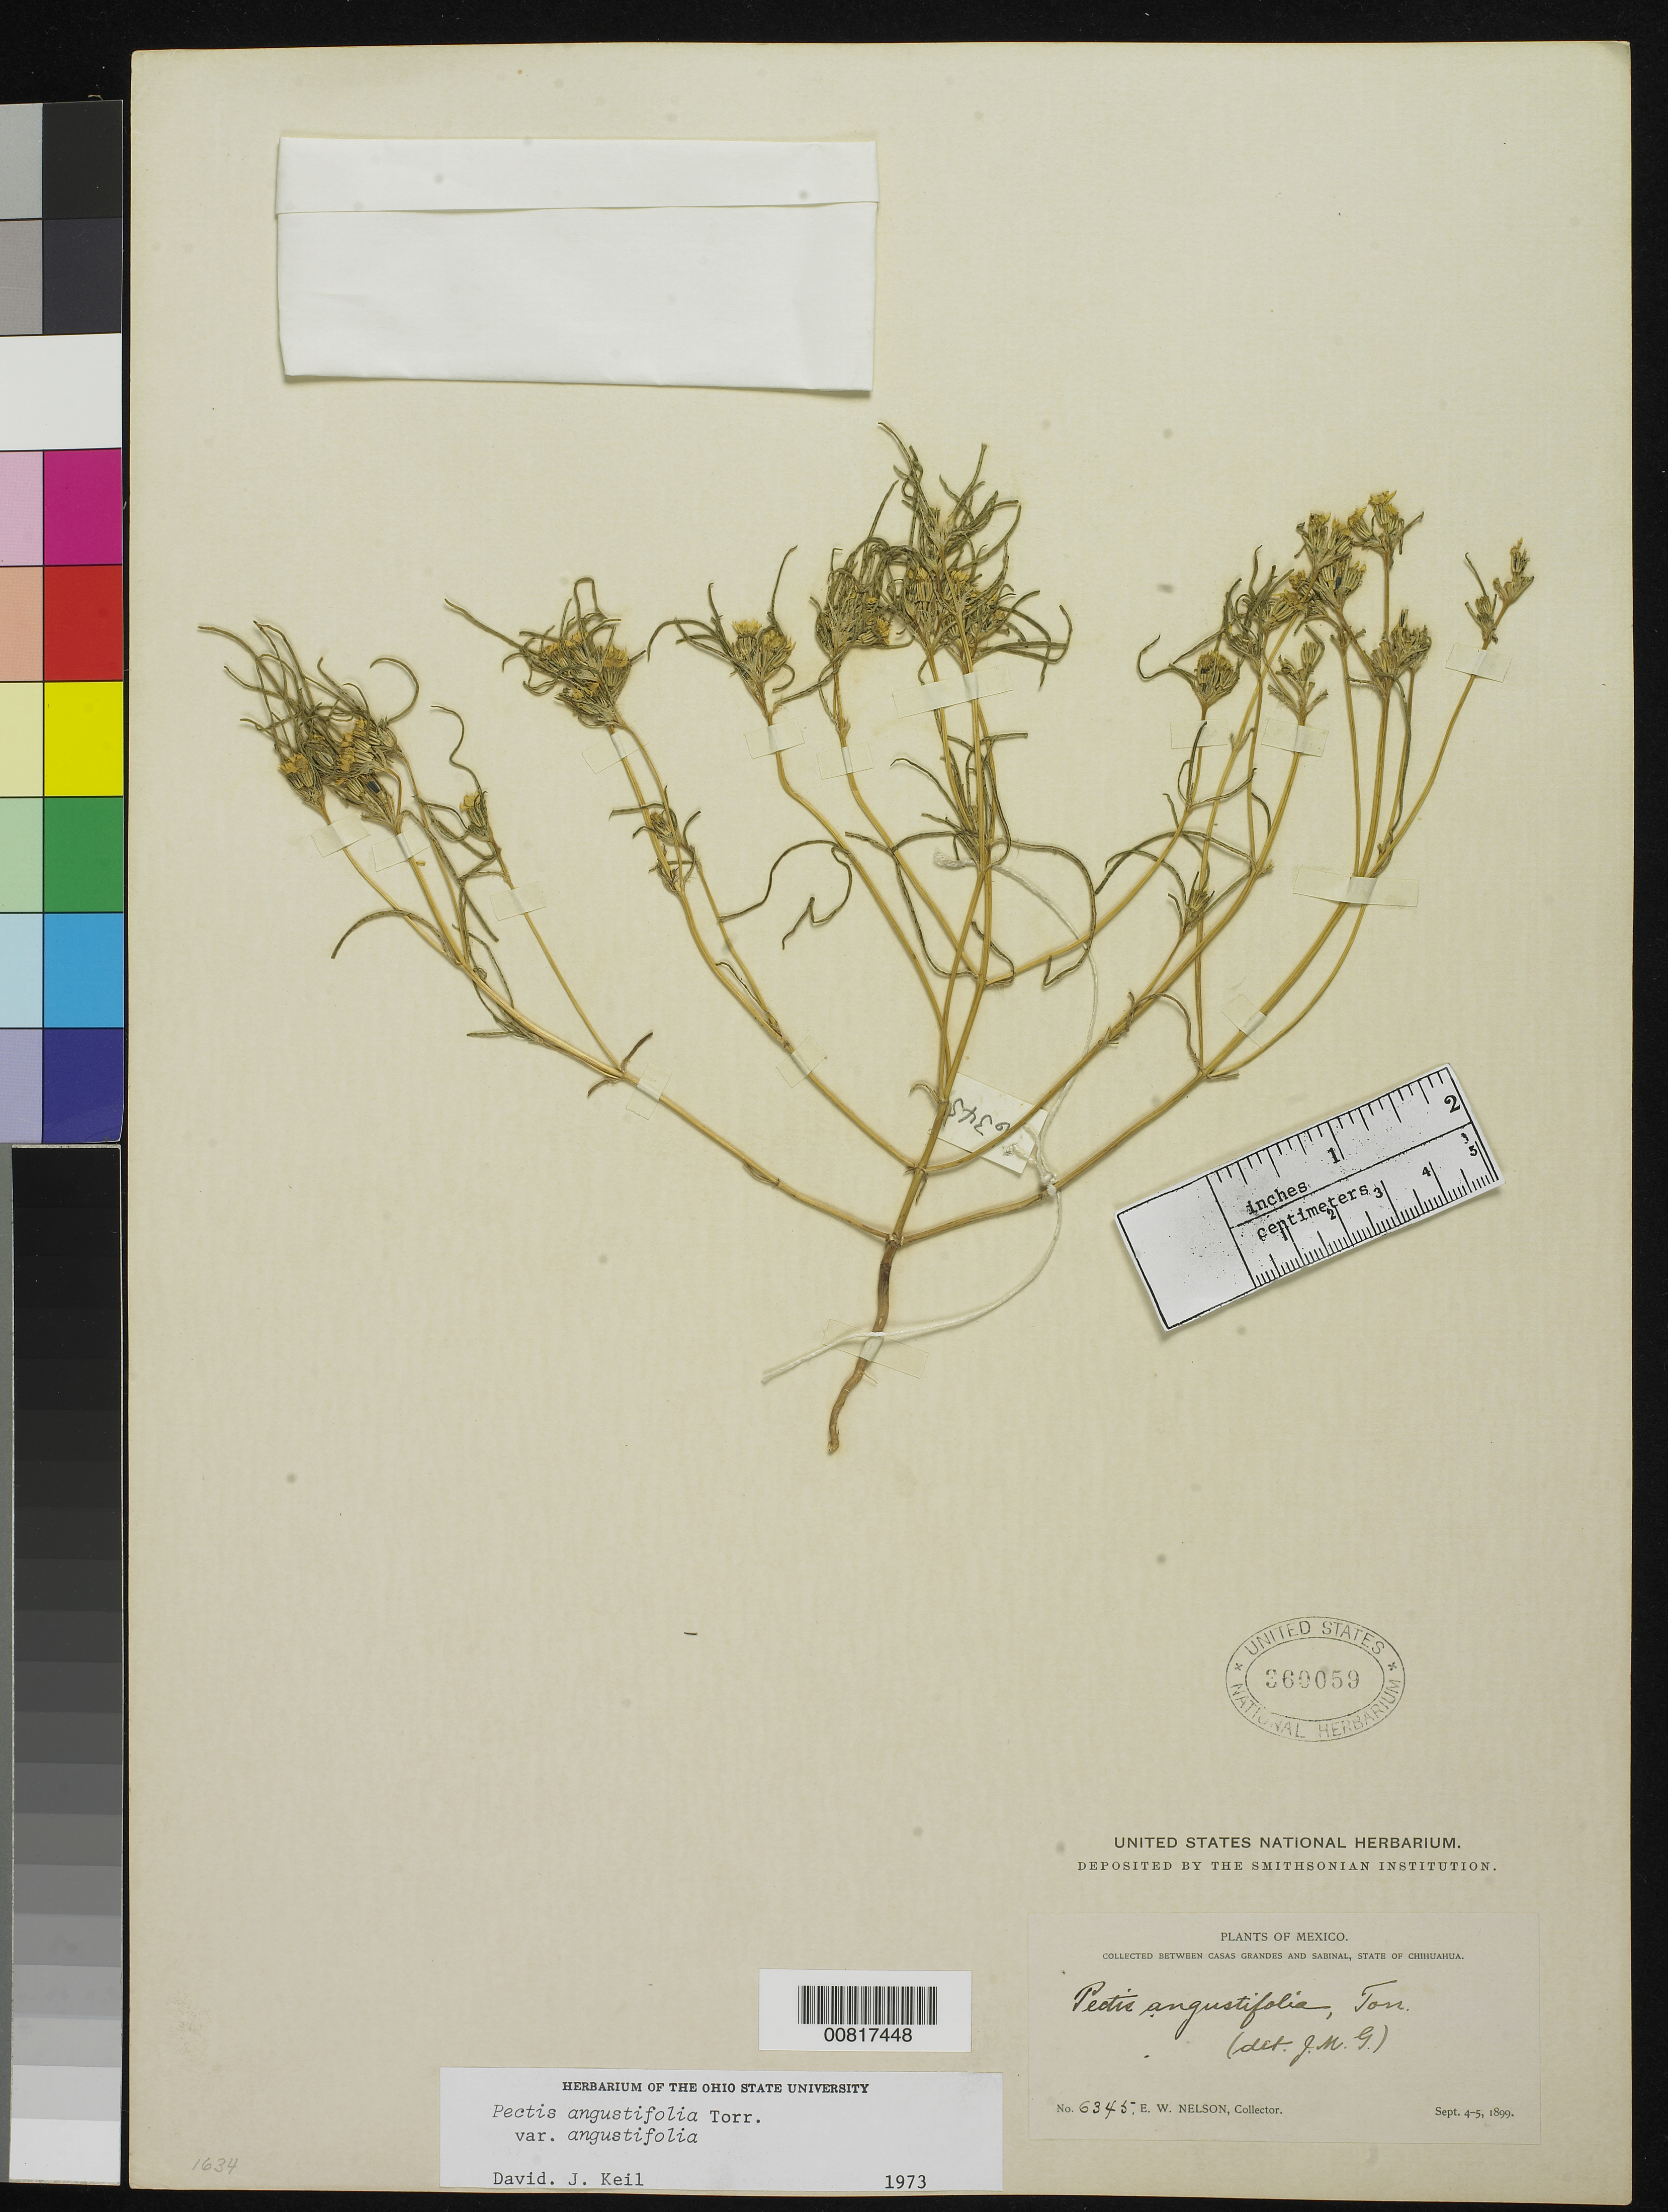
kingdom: Plantae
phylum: Tracheophyta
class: Magnoliopsida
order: Asterales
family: Asteraceae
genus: Pectis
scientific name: Pectis angustifolia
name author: Torr.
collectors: E. W. Nelson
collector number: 6345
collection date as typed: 04 Sep 1899 to 05 Sep 1899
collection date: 1899-09-04/1899-09-05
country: Mexico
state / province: Chihuahua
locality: Between Casas Grandes and Sabinal, Chihuahua.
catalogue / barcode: US 360059